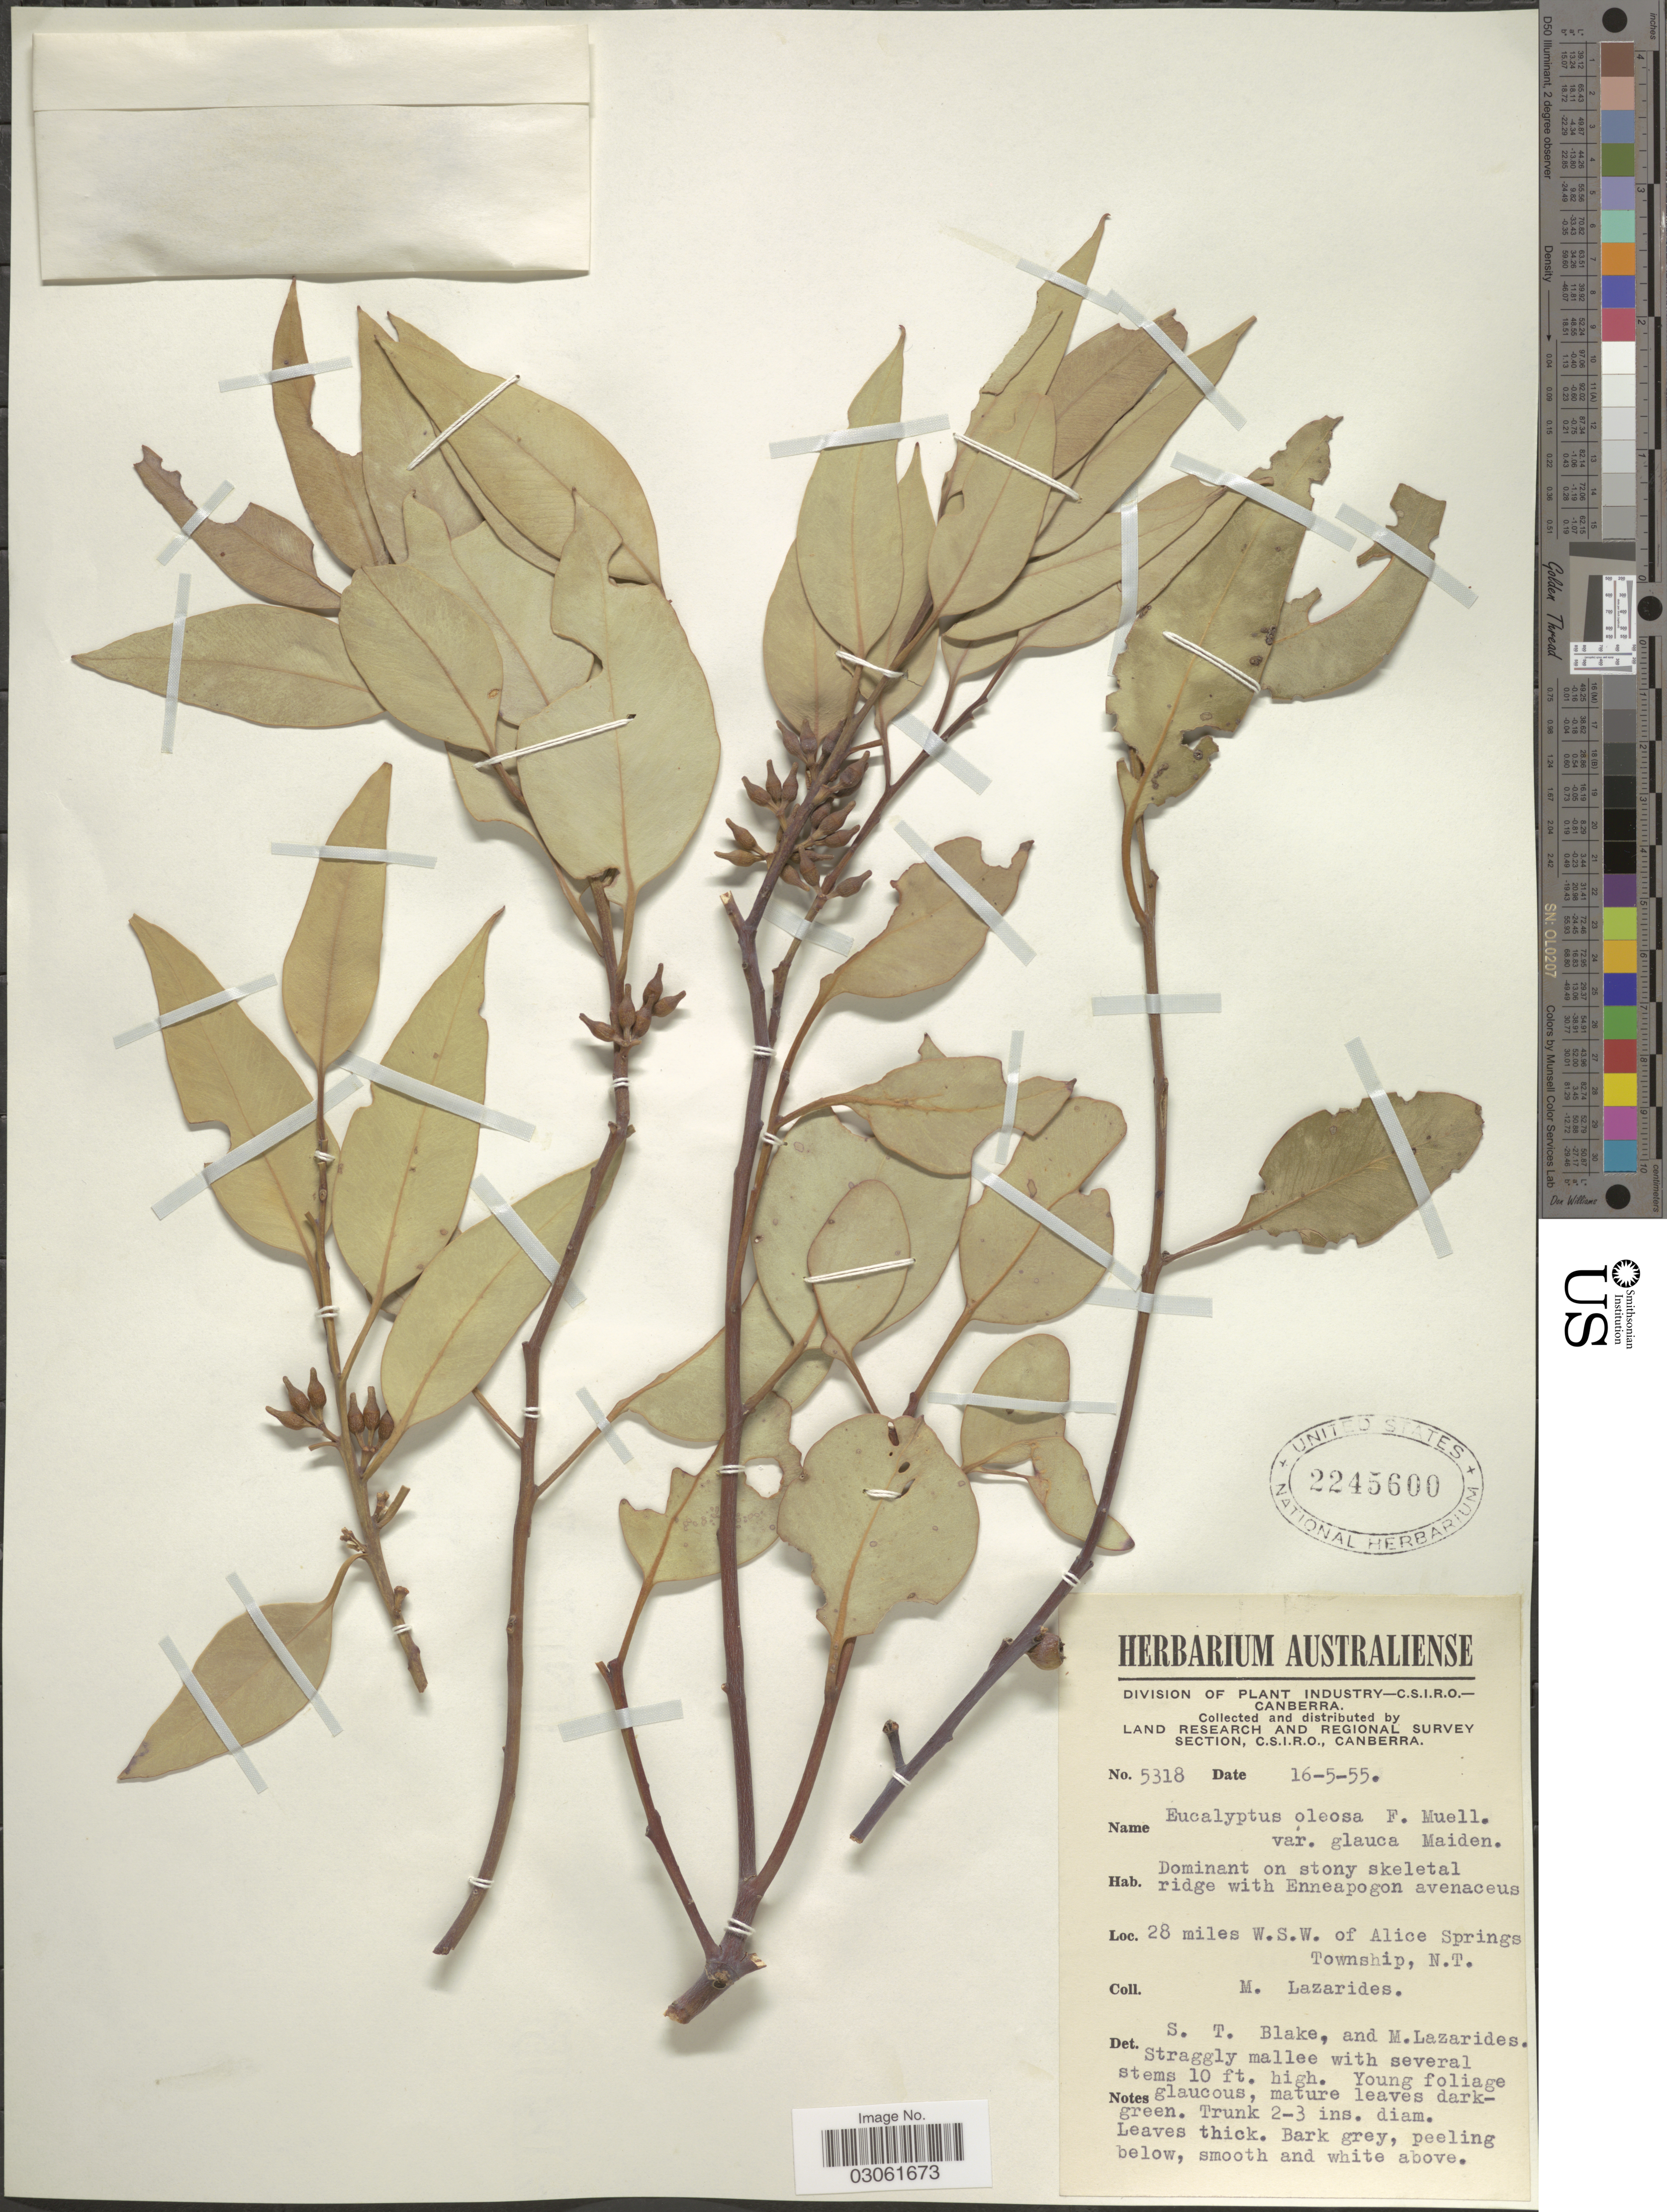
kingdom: Plantae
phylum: Tracheophyta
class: Magnoliopsida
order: Myrtales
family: Myrtaceae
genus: Eucalyptus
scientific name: Eucalyptus oleosa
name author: F. Muell. ex Miq.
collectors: M. Lazarides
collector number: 5318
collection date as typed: Transcribed d/m/y: 16/5/55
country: Australia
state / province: Northern Territory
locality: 28 miles W.S.W. of Alice Springs Township.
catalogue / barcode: US 2245600